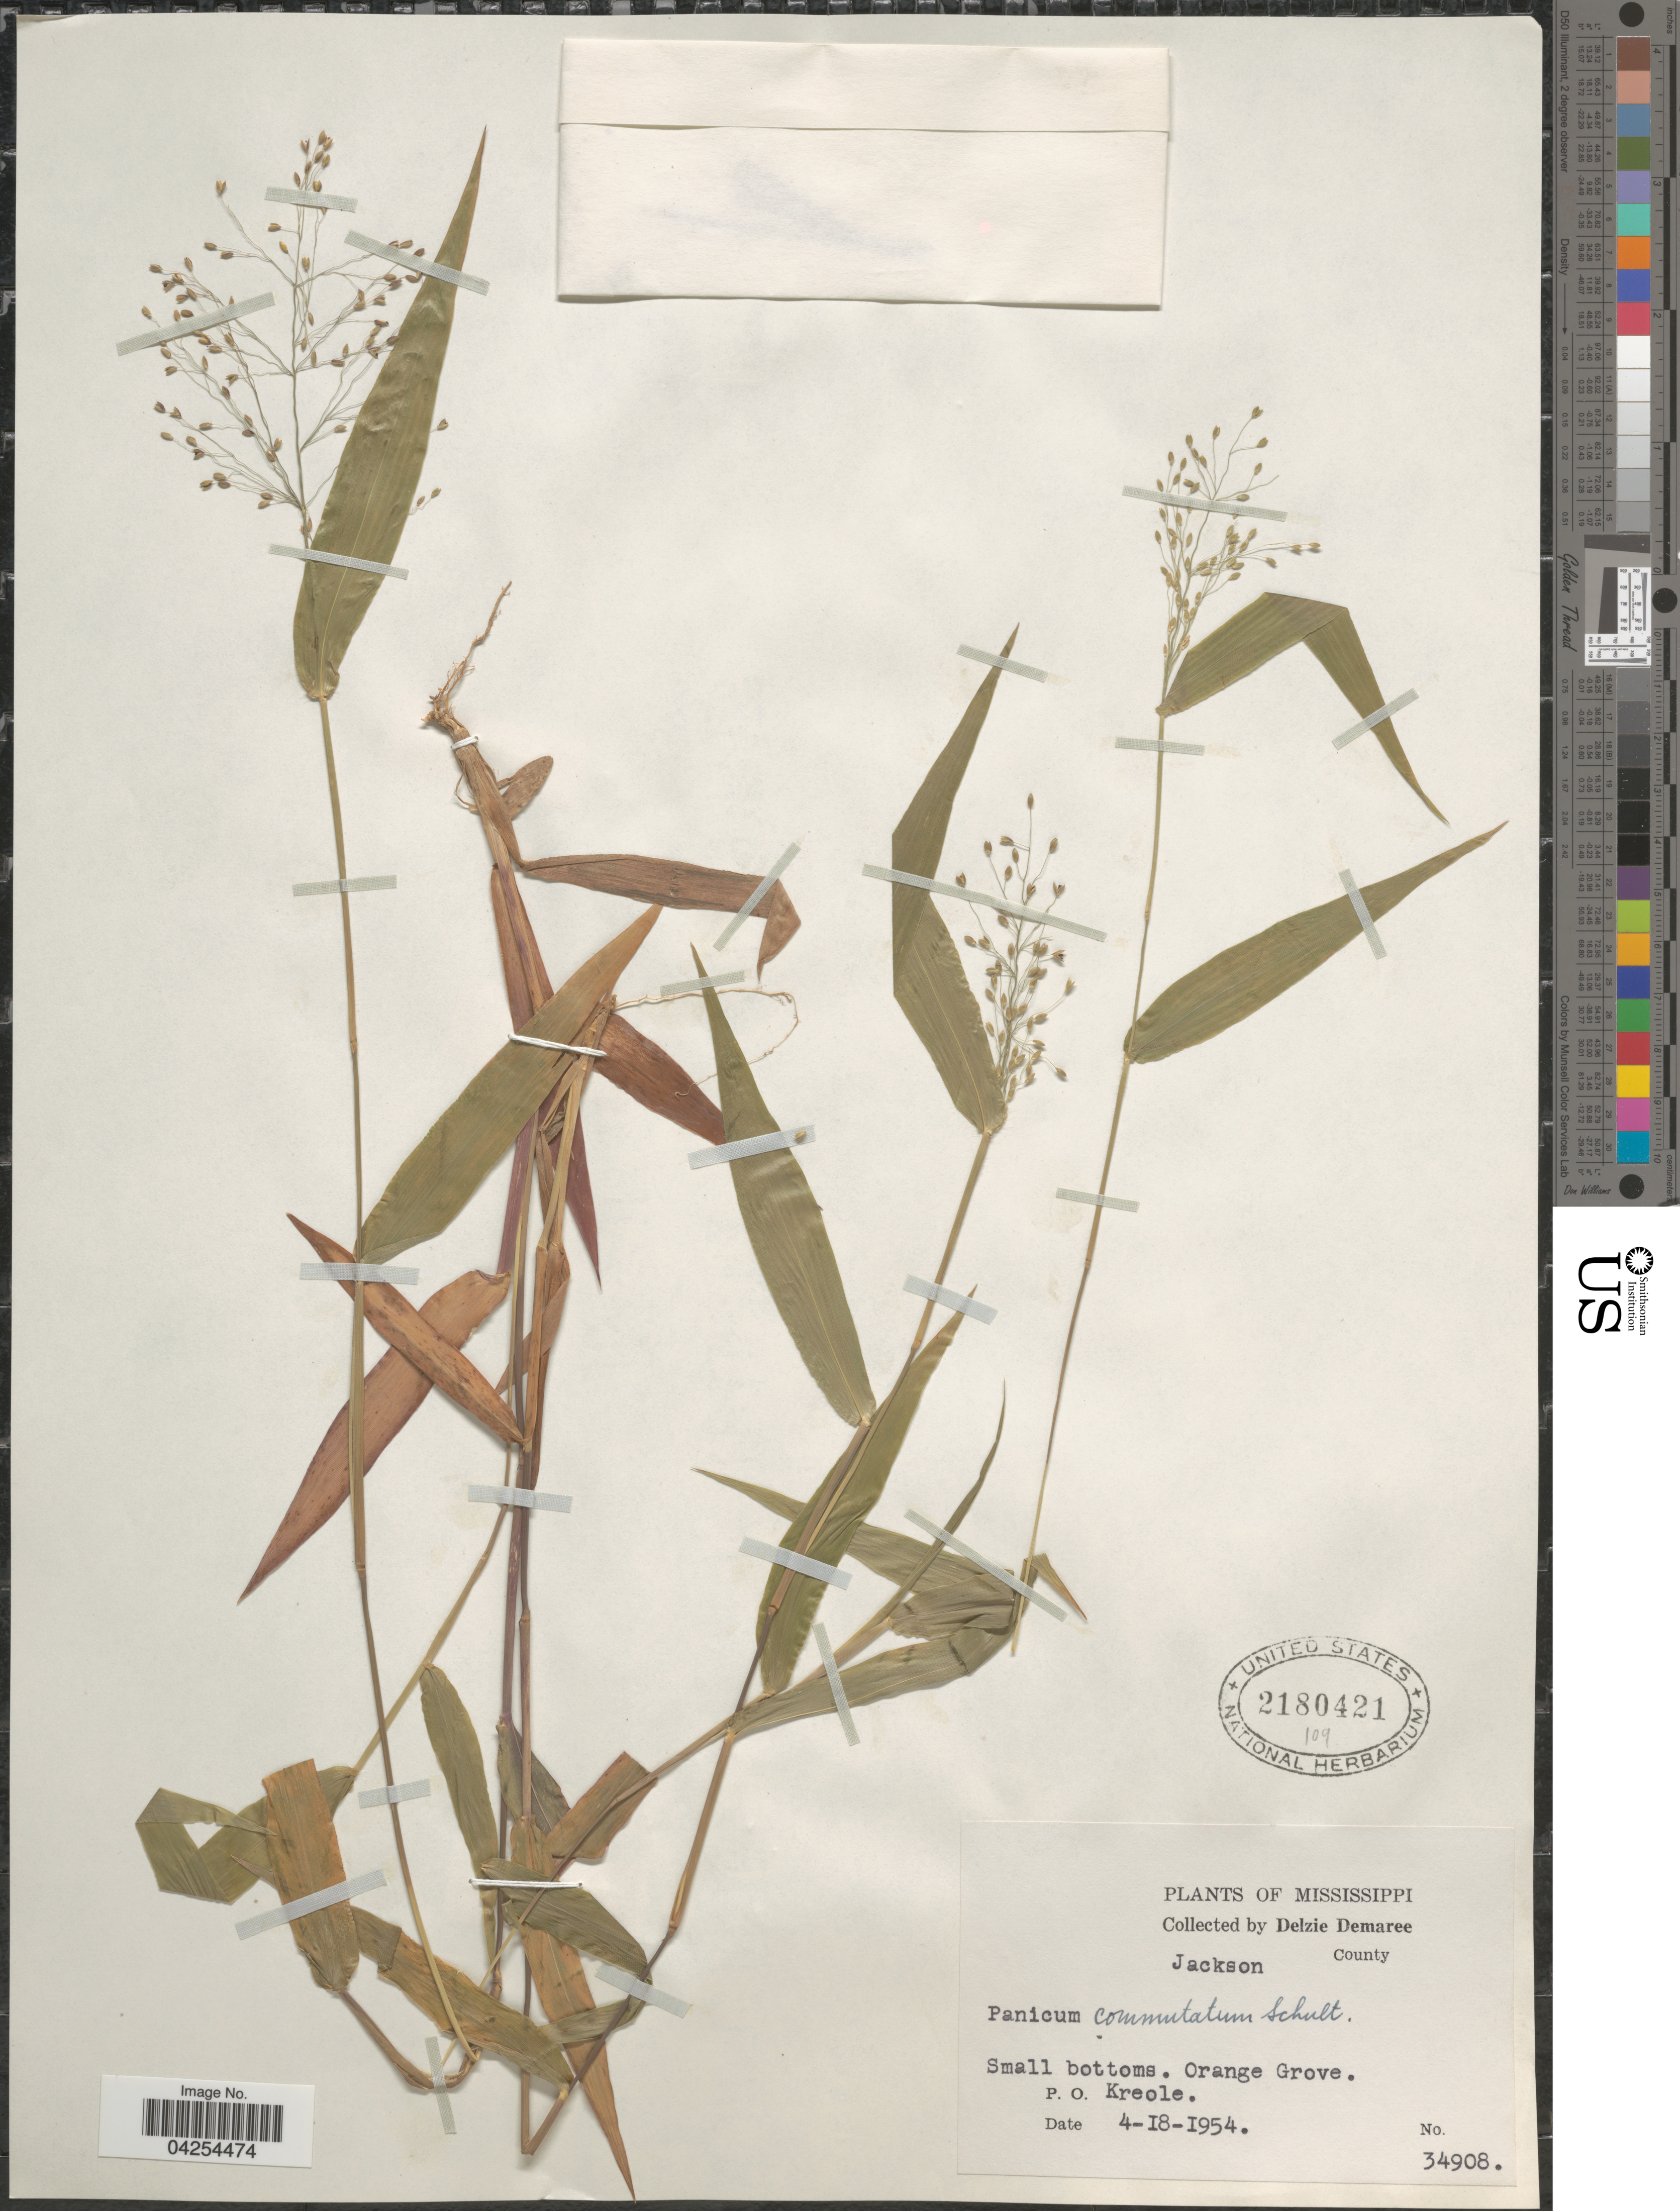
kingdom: Plantae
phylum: Tracheophyta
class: Liliopsida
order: Poales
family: Poaceae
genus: Dichanthelium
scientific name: Dichanthelium commutatum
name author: (Schult.) Gould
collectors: D. Demaree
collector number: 34908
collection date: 1954-04-18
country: United States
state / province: Mississippi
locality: Jackson County. Small bottoms. Orange Grove. P.O. Kreole.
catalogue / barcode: US 2180421